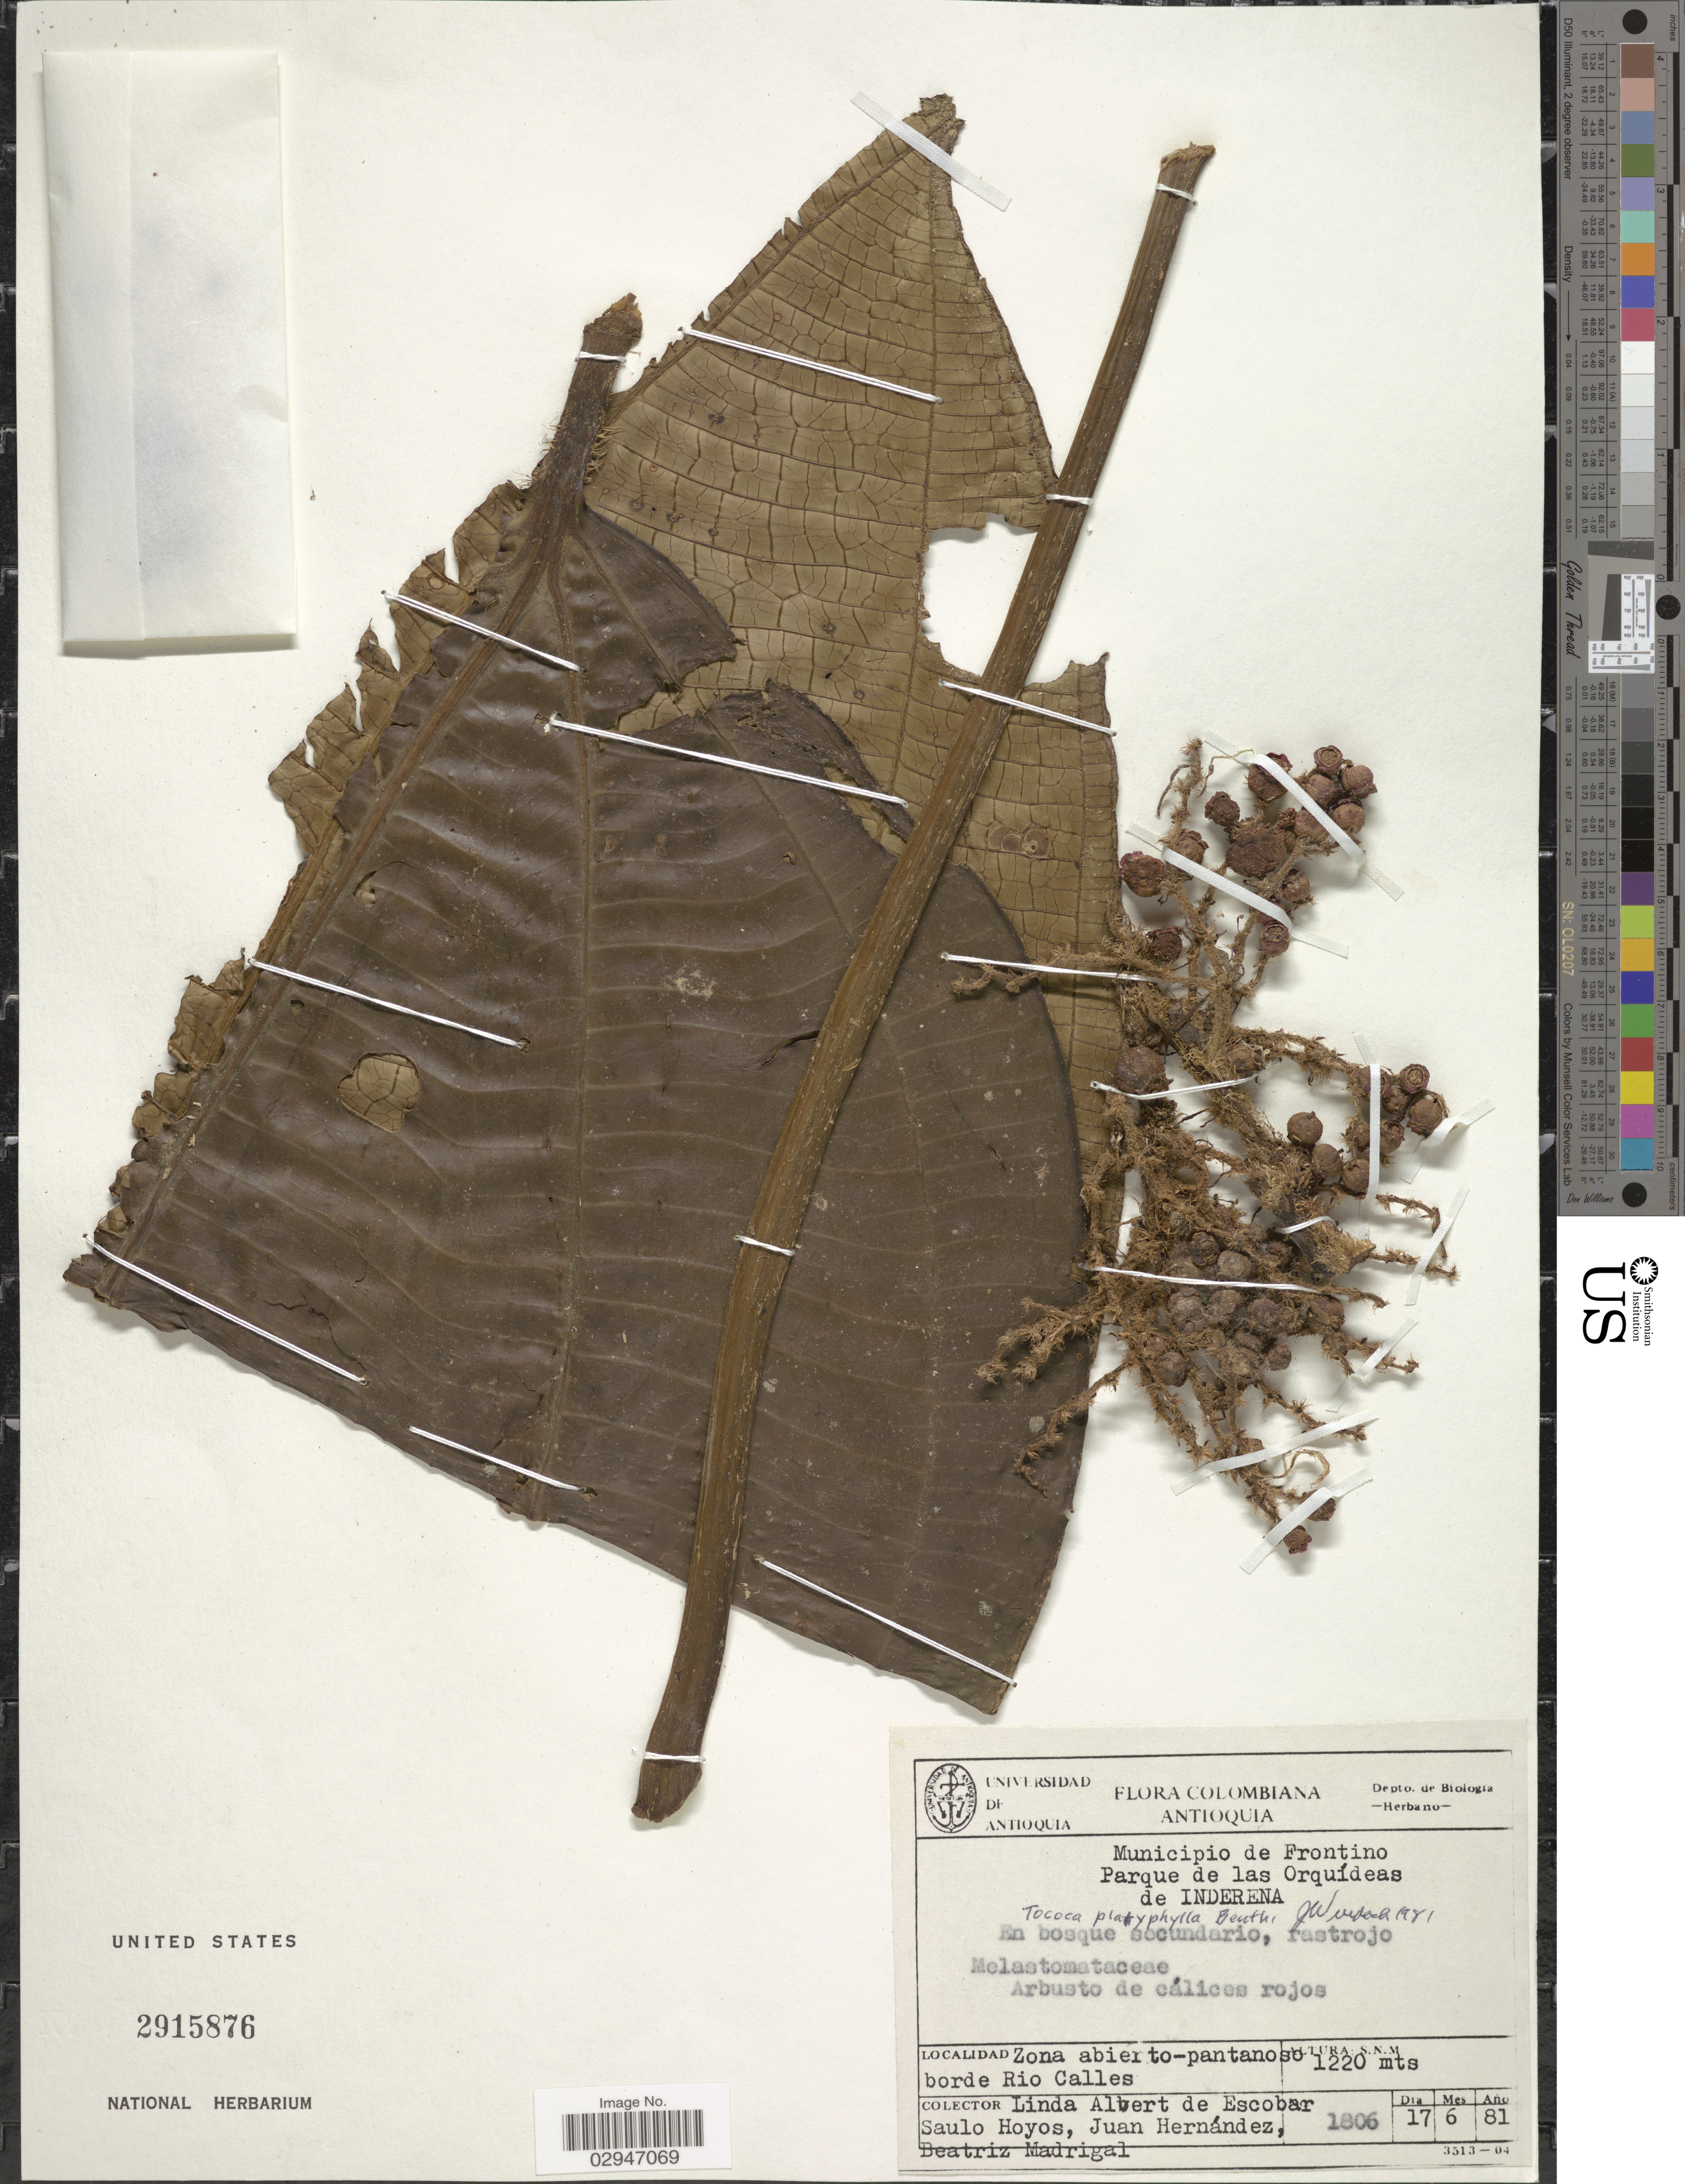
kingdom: Plantae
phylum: Tracheophyta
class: Magnoliopsida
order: Myrtales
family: Melastomataceae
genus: Tococa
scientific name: Tococa platyphylla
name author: Benth.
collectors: L. K. de Escobar, S. Hoyos, J. J. Hernandez & B. E. Madrigal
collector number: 1806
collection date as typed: Transcribed d/m/y: 17/6/81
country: Colombia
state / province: Antioquia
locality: Municipio de Frontino. Parque de las Orquídeas de INDERENa. Zona abierto-pantanoso borde Rio Calles.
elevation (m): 1220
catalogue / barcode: US 2915876